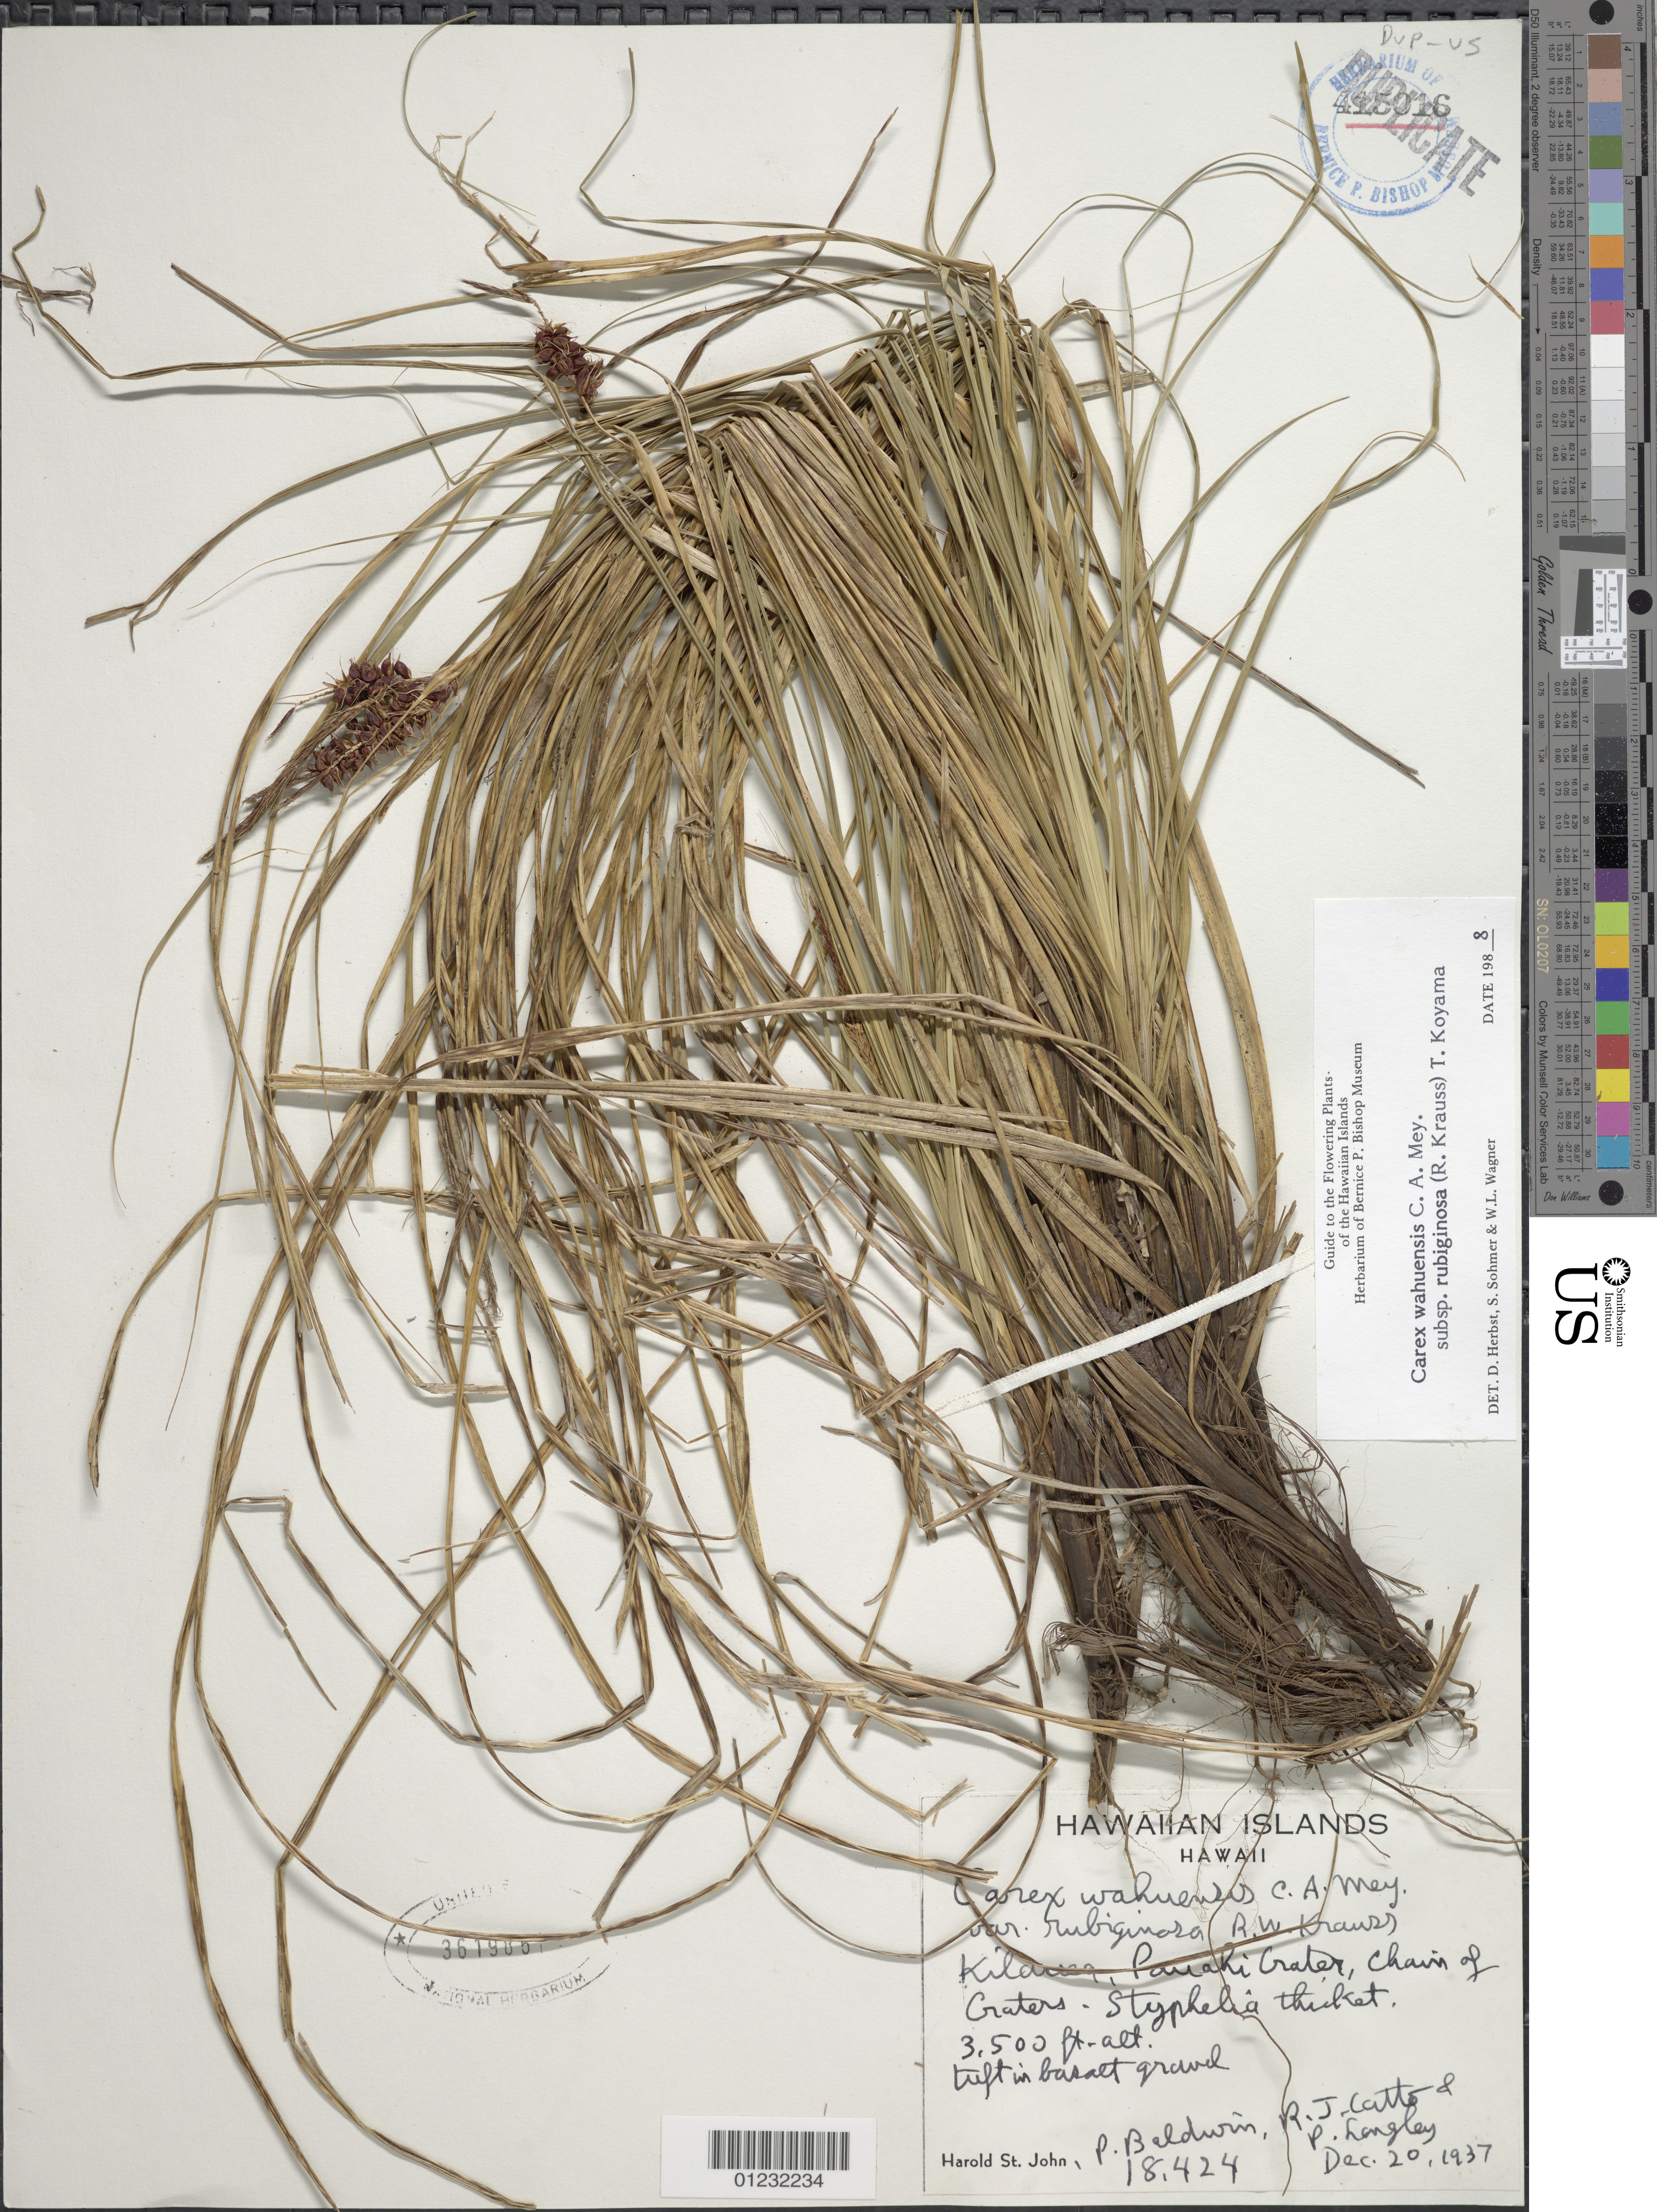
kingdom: Plantae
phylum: Tracheophyta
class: Liliopsida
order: Poales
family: Cyperaceae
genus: Carex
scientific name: Carex wahuensis subsp. rubiginosa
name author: (R.W. Krauss) T. Koyama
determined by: Wagner, W. L.; Herbst, D. R.; Sohmer, S. H.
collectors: H. St. John, P. Baldwin, R. Catto & P. Langley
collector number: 18424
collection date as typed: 20 Dec 1937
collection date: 1937-12-20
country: United States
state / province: Hawaii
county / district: Hawaii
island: Hawaii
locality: Kilauea, Pauahi Crater, chain of craters.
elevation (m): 1067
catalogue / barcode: US 3619861